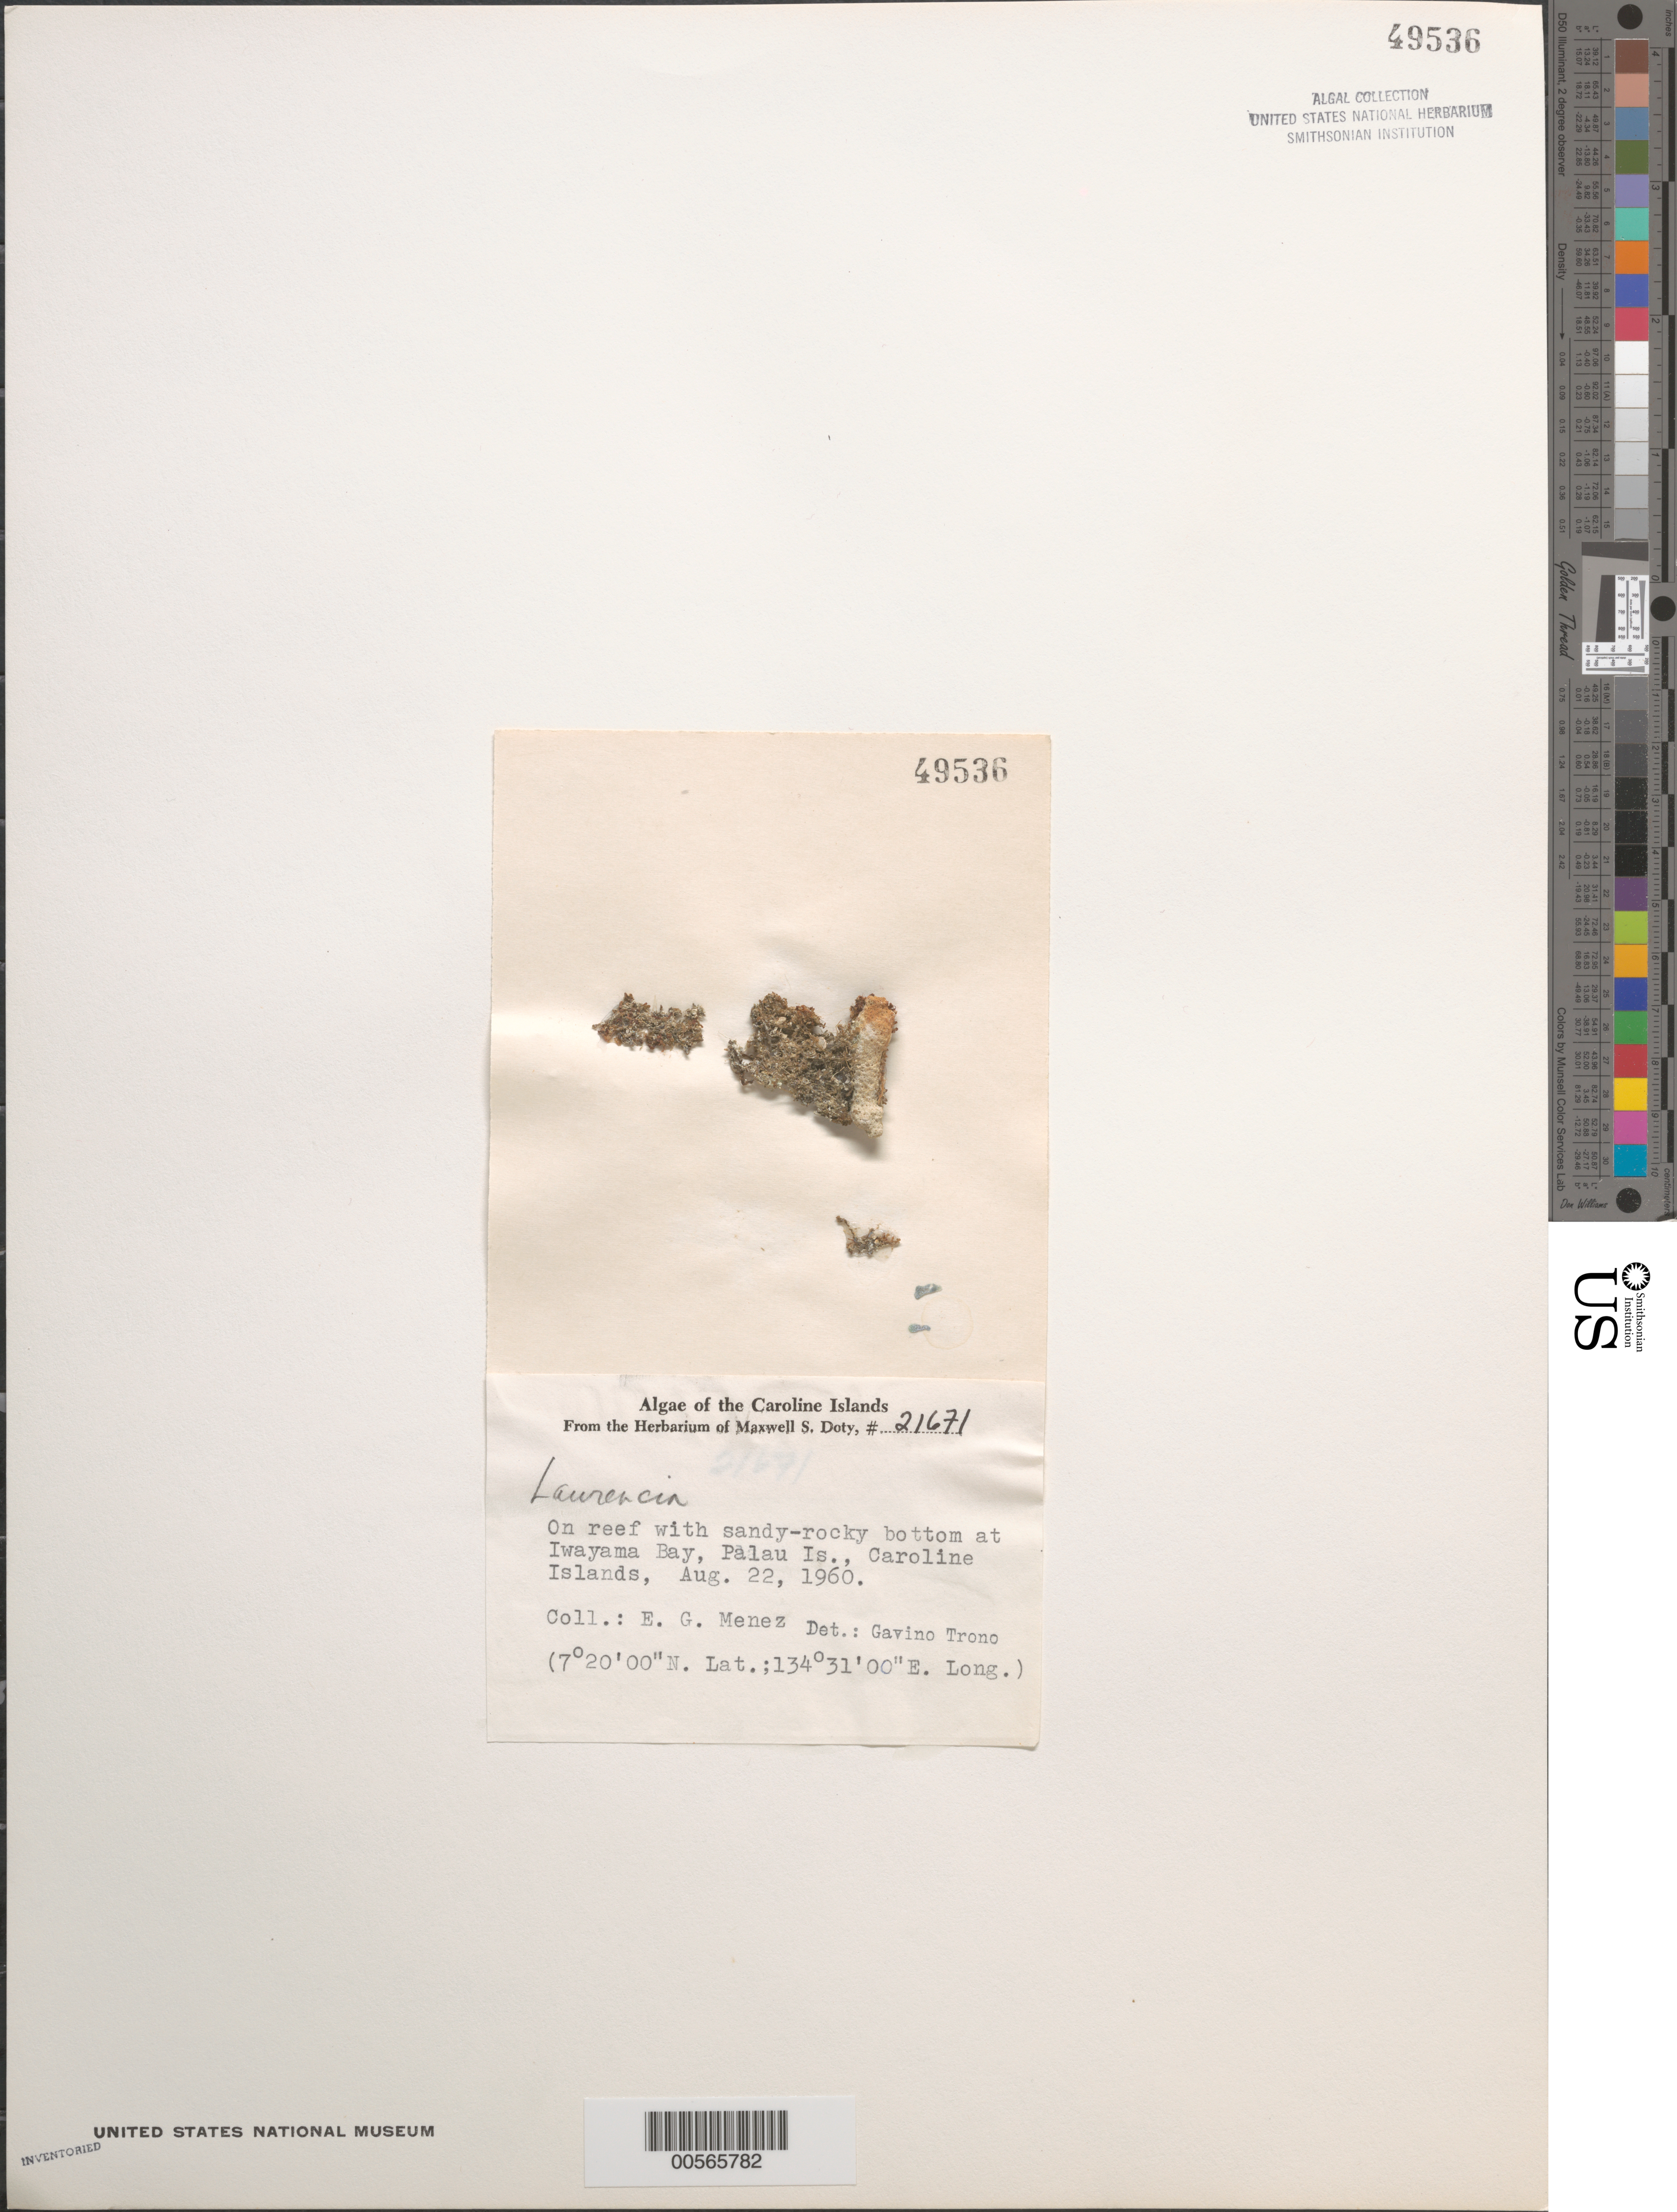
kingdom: Plantae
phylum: Rhodophyta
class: Florideophyceae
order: Ceramiales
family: Rhodomelaceae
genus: Laurencia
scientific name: Laurencia sp.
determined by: Trono, Gavino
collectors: Meñez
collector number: MSD 21671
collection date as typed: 22 Aug 1960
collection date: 1960-08-22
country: Palau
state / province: Koror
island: Oreor (Koror)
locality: Iwayama Bay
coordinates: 7 20' 00" N. Lat., 134 31' 00" E. Long.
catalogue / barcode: US 49536